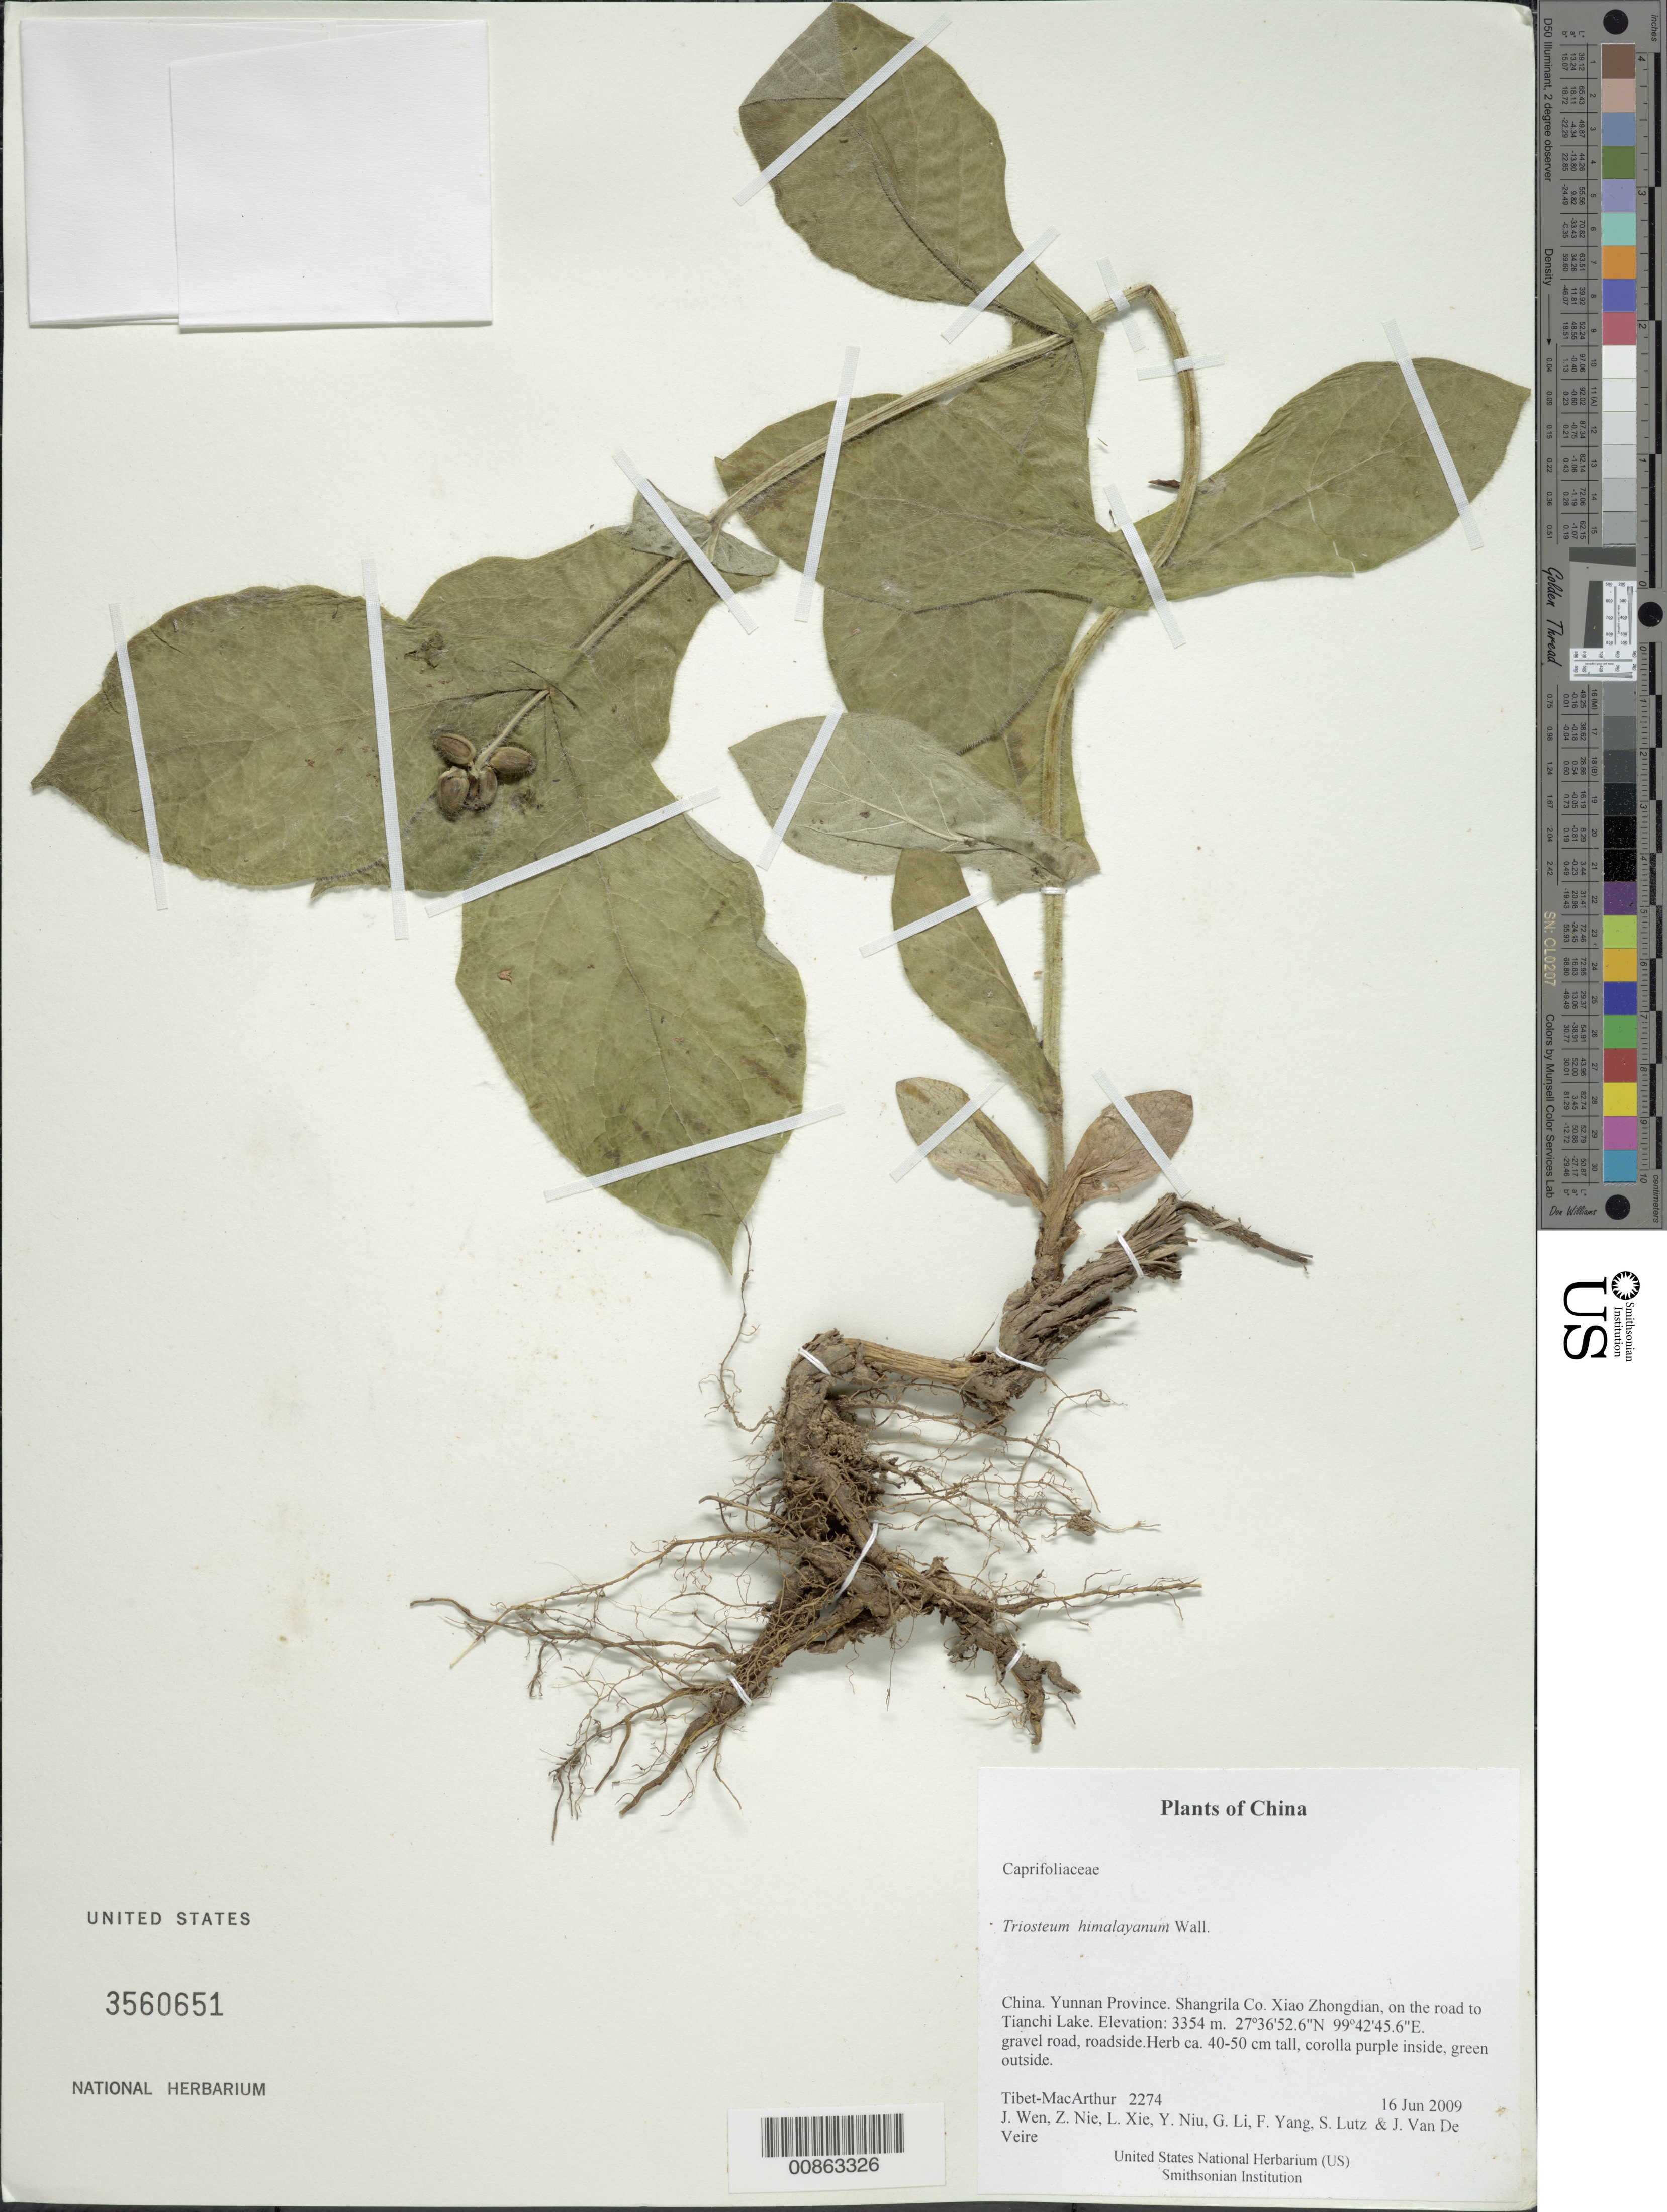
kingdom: Plantae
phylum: Tracheophyta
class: Magnoliopsida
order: Dipsacales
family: Caprifoliaceae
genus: Triosteum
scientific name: Triosteum himalayanum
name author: Wall.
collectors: Tibet-MacArthur, J. Wen, Z. Nie, L. Xie & et al.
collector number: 2274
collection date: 2009-06-16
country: China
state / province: Yunnan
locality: Shangrila Co. Xiao Zhongdian, on the road to Tianchi Lake.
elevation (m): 3354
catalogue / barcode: US 3560651